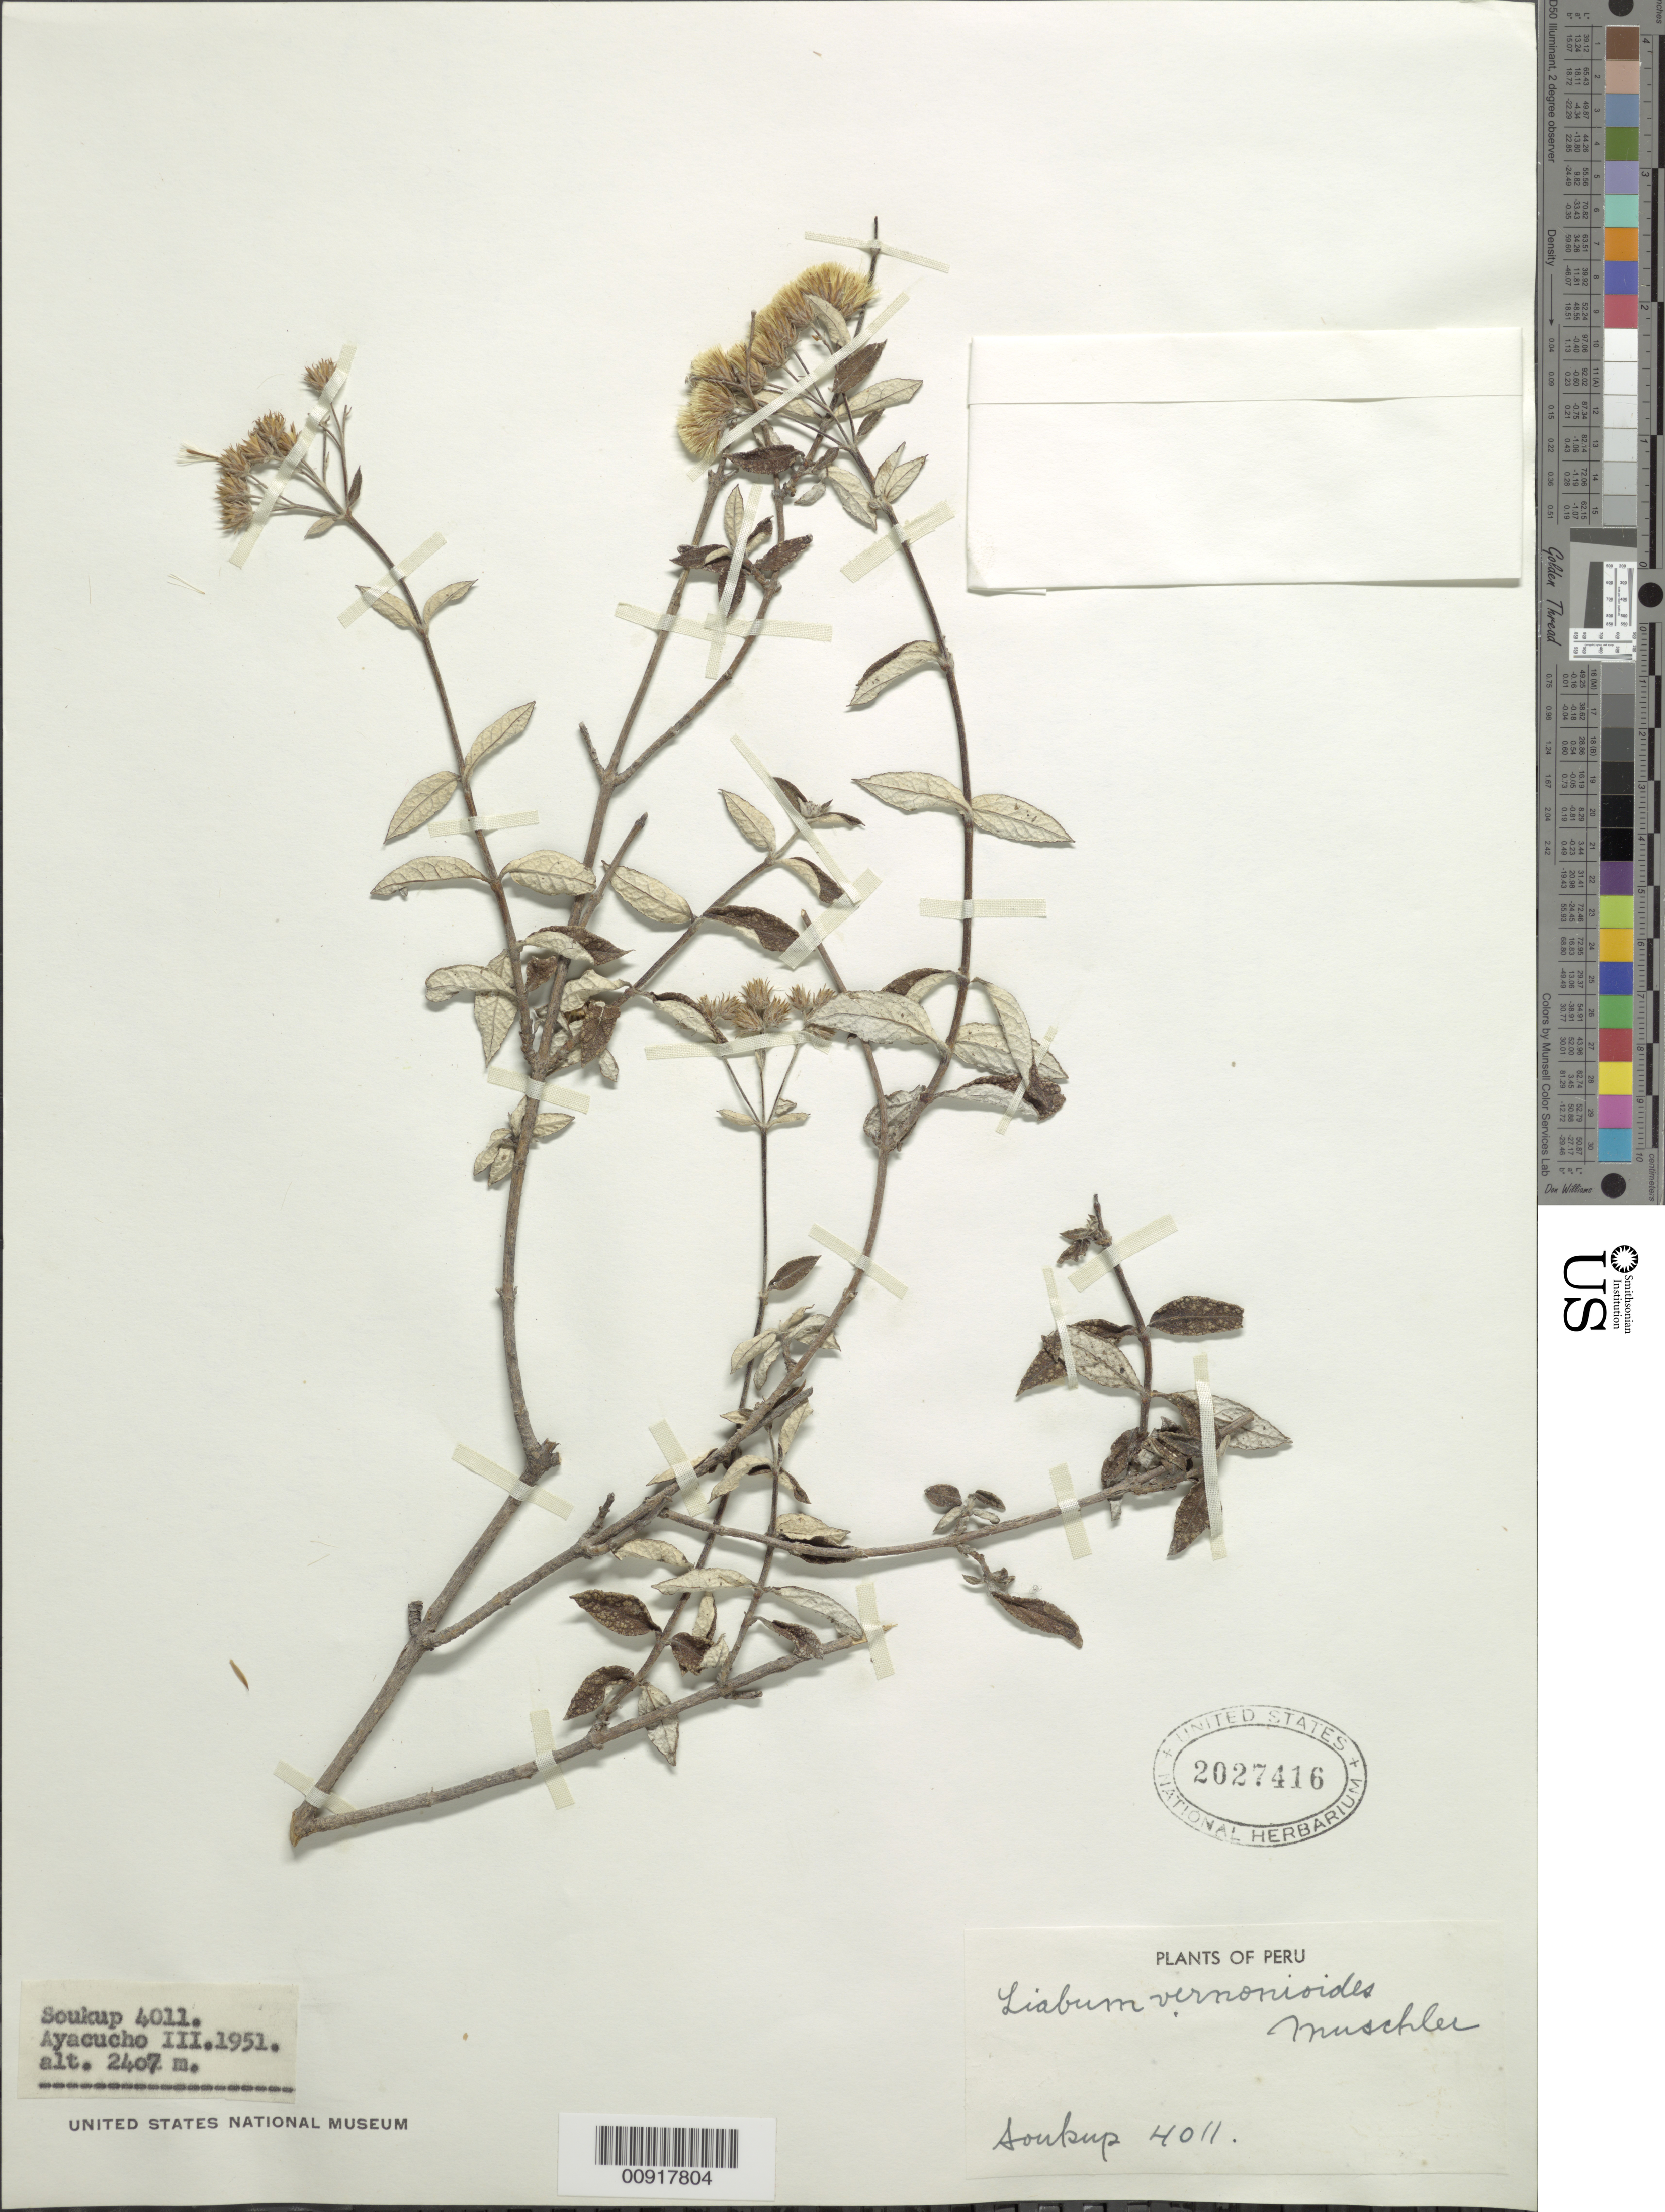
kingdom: Plantae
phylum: Tracheophyta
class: Magnoliopsida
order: Asterales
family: Asteraceae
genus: Ferreyranthus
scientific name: Ferreyranthus vernonioides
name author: (Muschl.) H. Rob. & Brettell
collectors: J. J. Soukup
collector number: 4011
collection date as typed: March 1951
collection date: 1951-03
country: Peru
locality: Ayacucho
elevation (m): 2407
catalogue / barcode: US 2027416